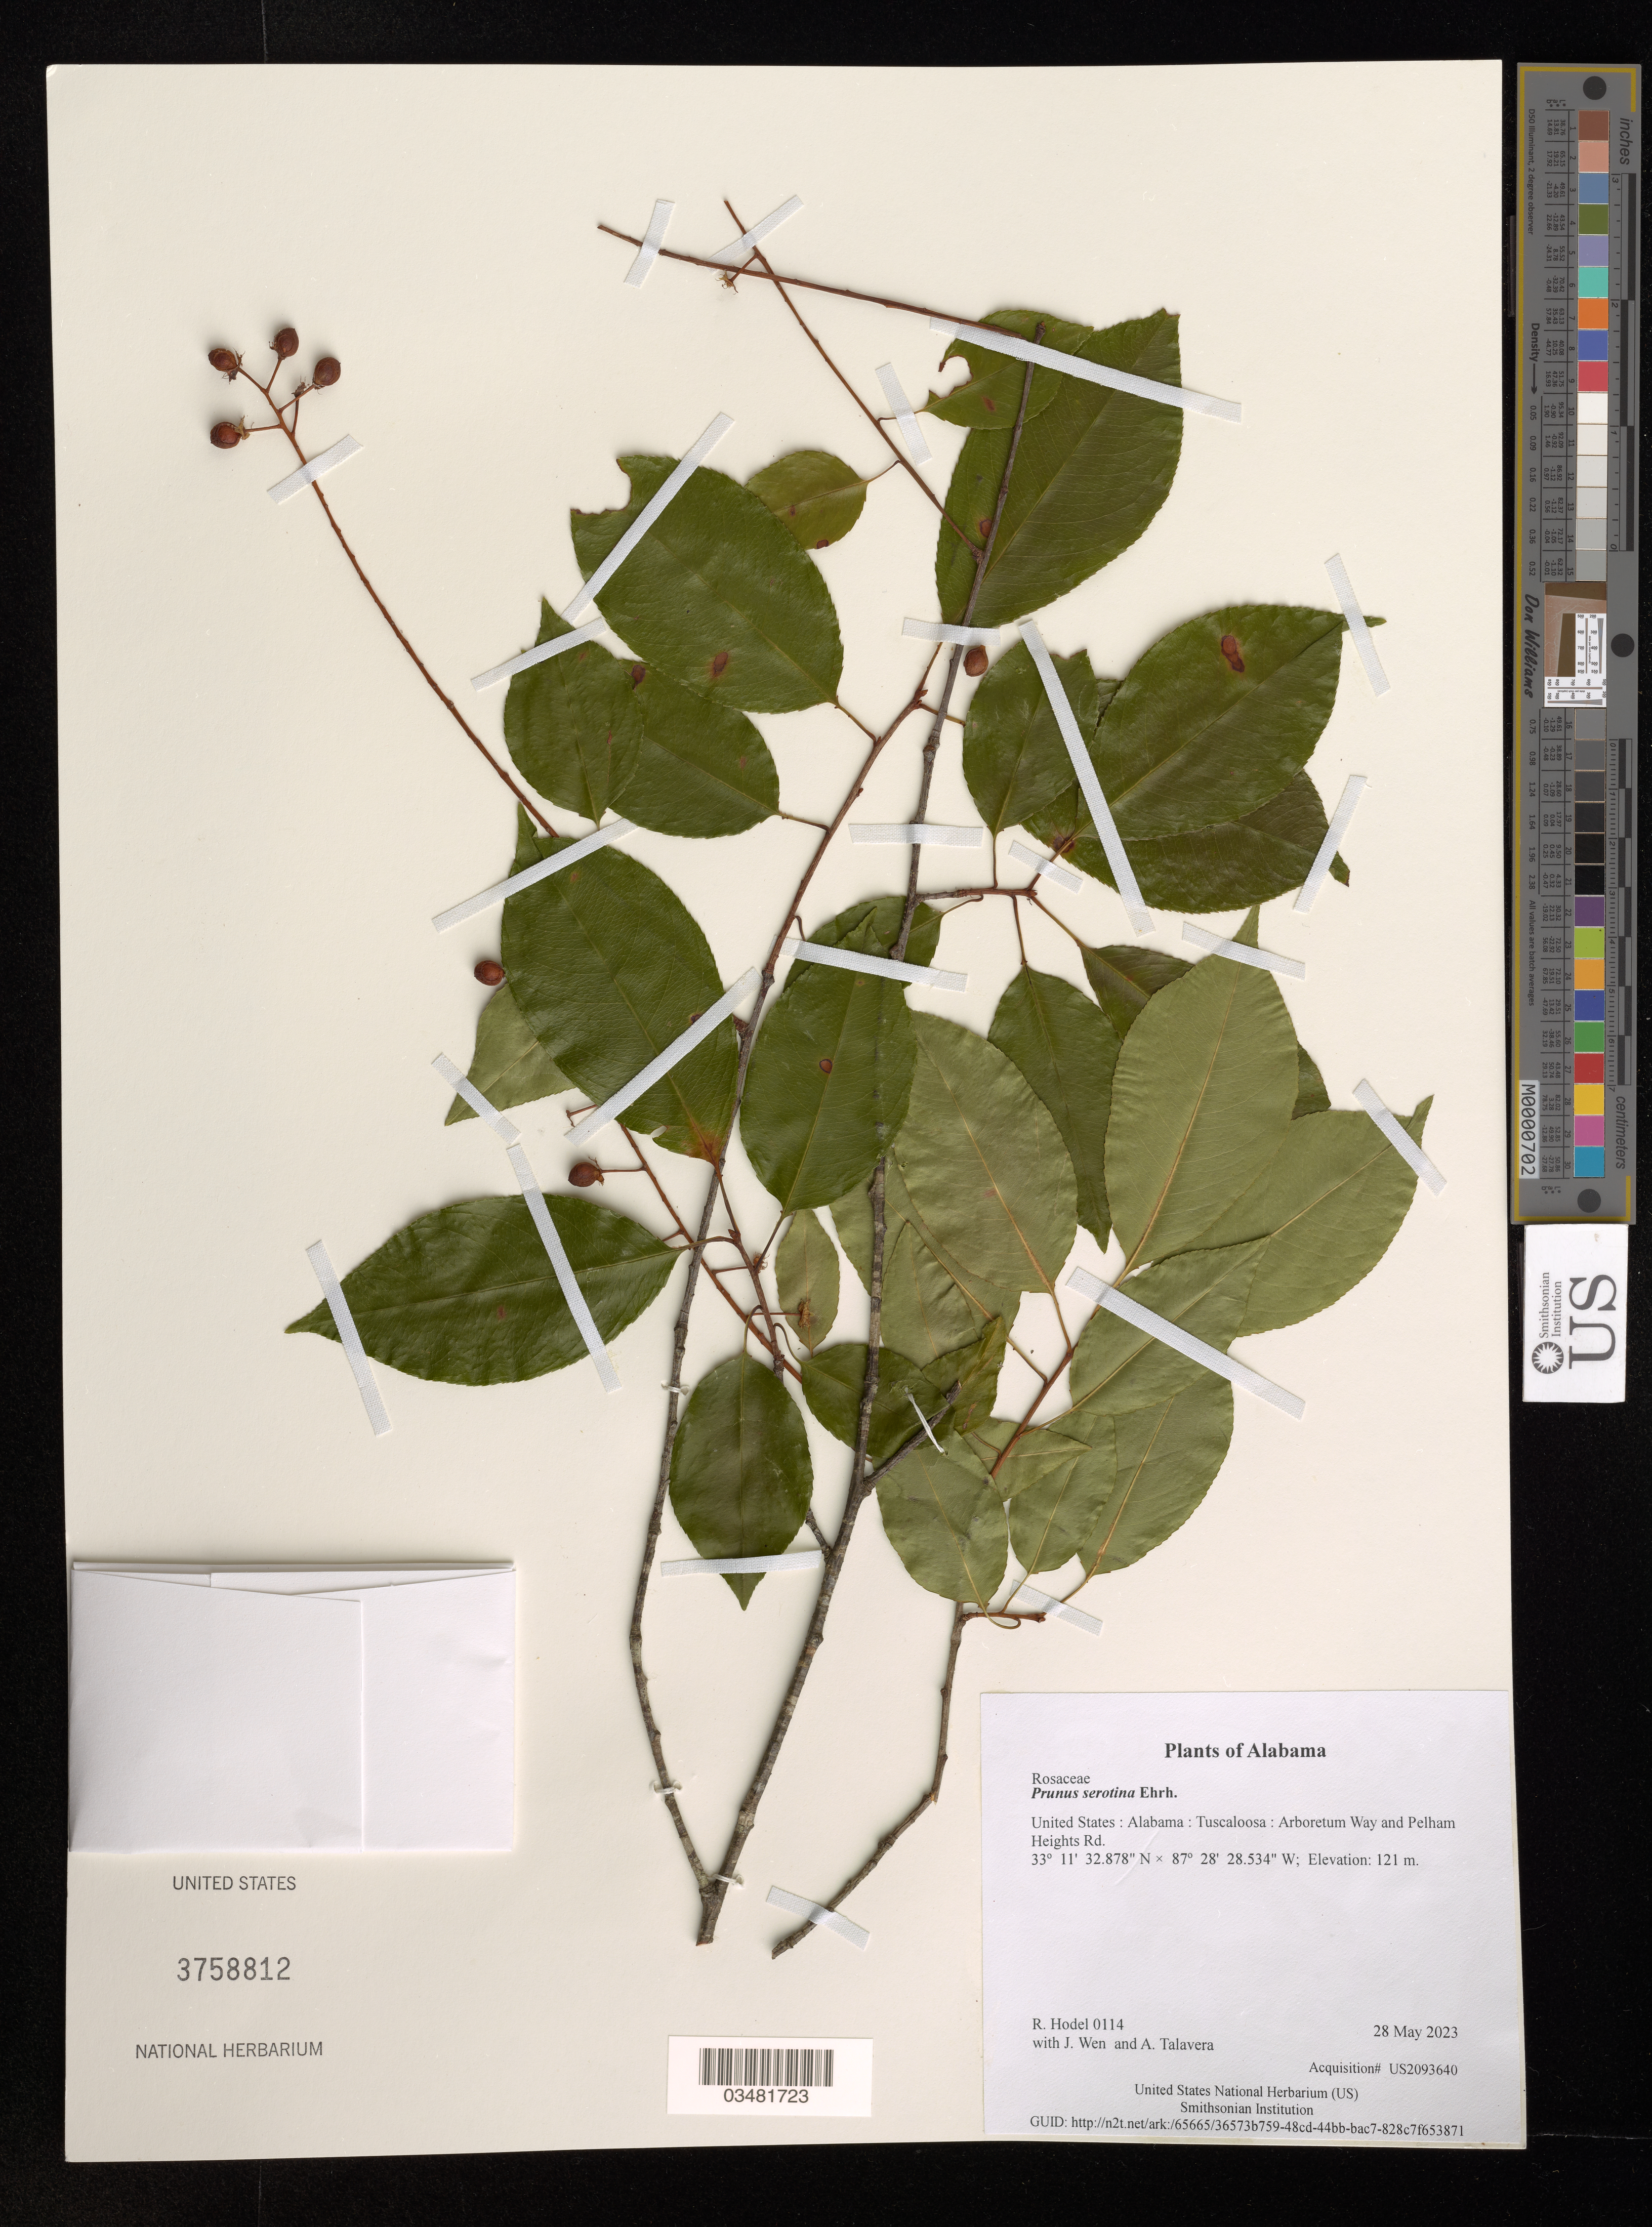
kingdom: Plantae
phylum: Tracheophyta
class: Magnoliopsida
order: Rosales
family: Rosaceae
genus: Prunus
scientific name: Prunus serotina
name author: Ehrh.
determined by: Hodel, Richard G. J.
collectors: R. Hodel, J. Wen & A. Talavera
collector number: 0114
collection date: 2023-05-28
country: United States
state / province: Alabama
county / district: Tuscaloosa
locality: Arboretum Way and Pelham Heights Rd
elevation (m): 121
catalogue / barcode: US 3758812